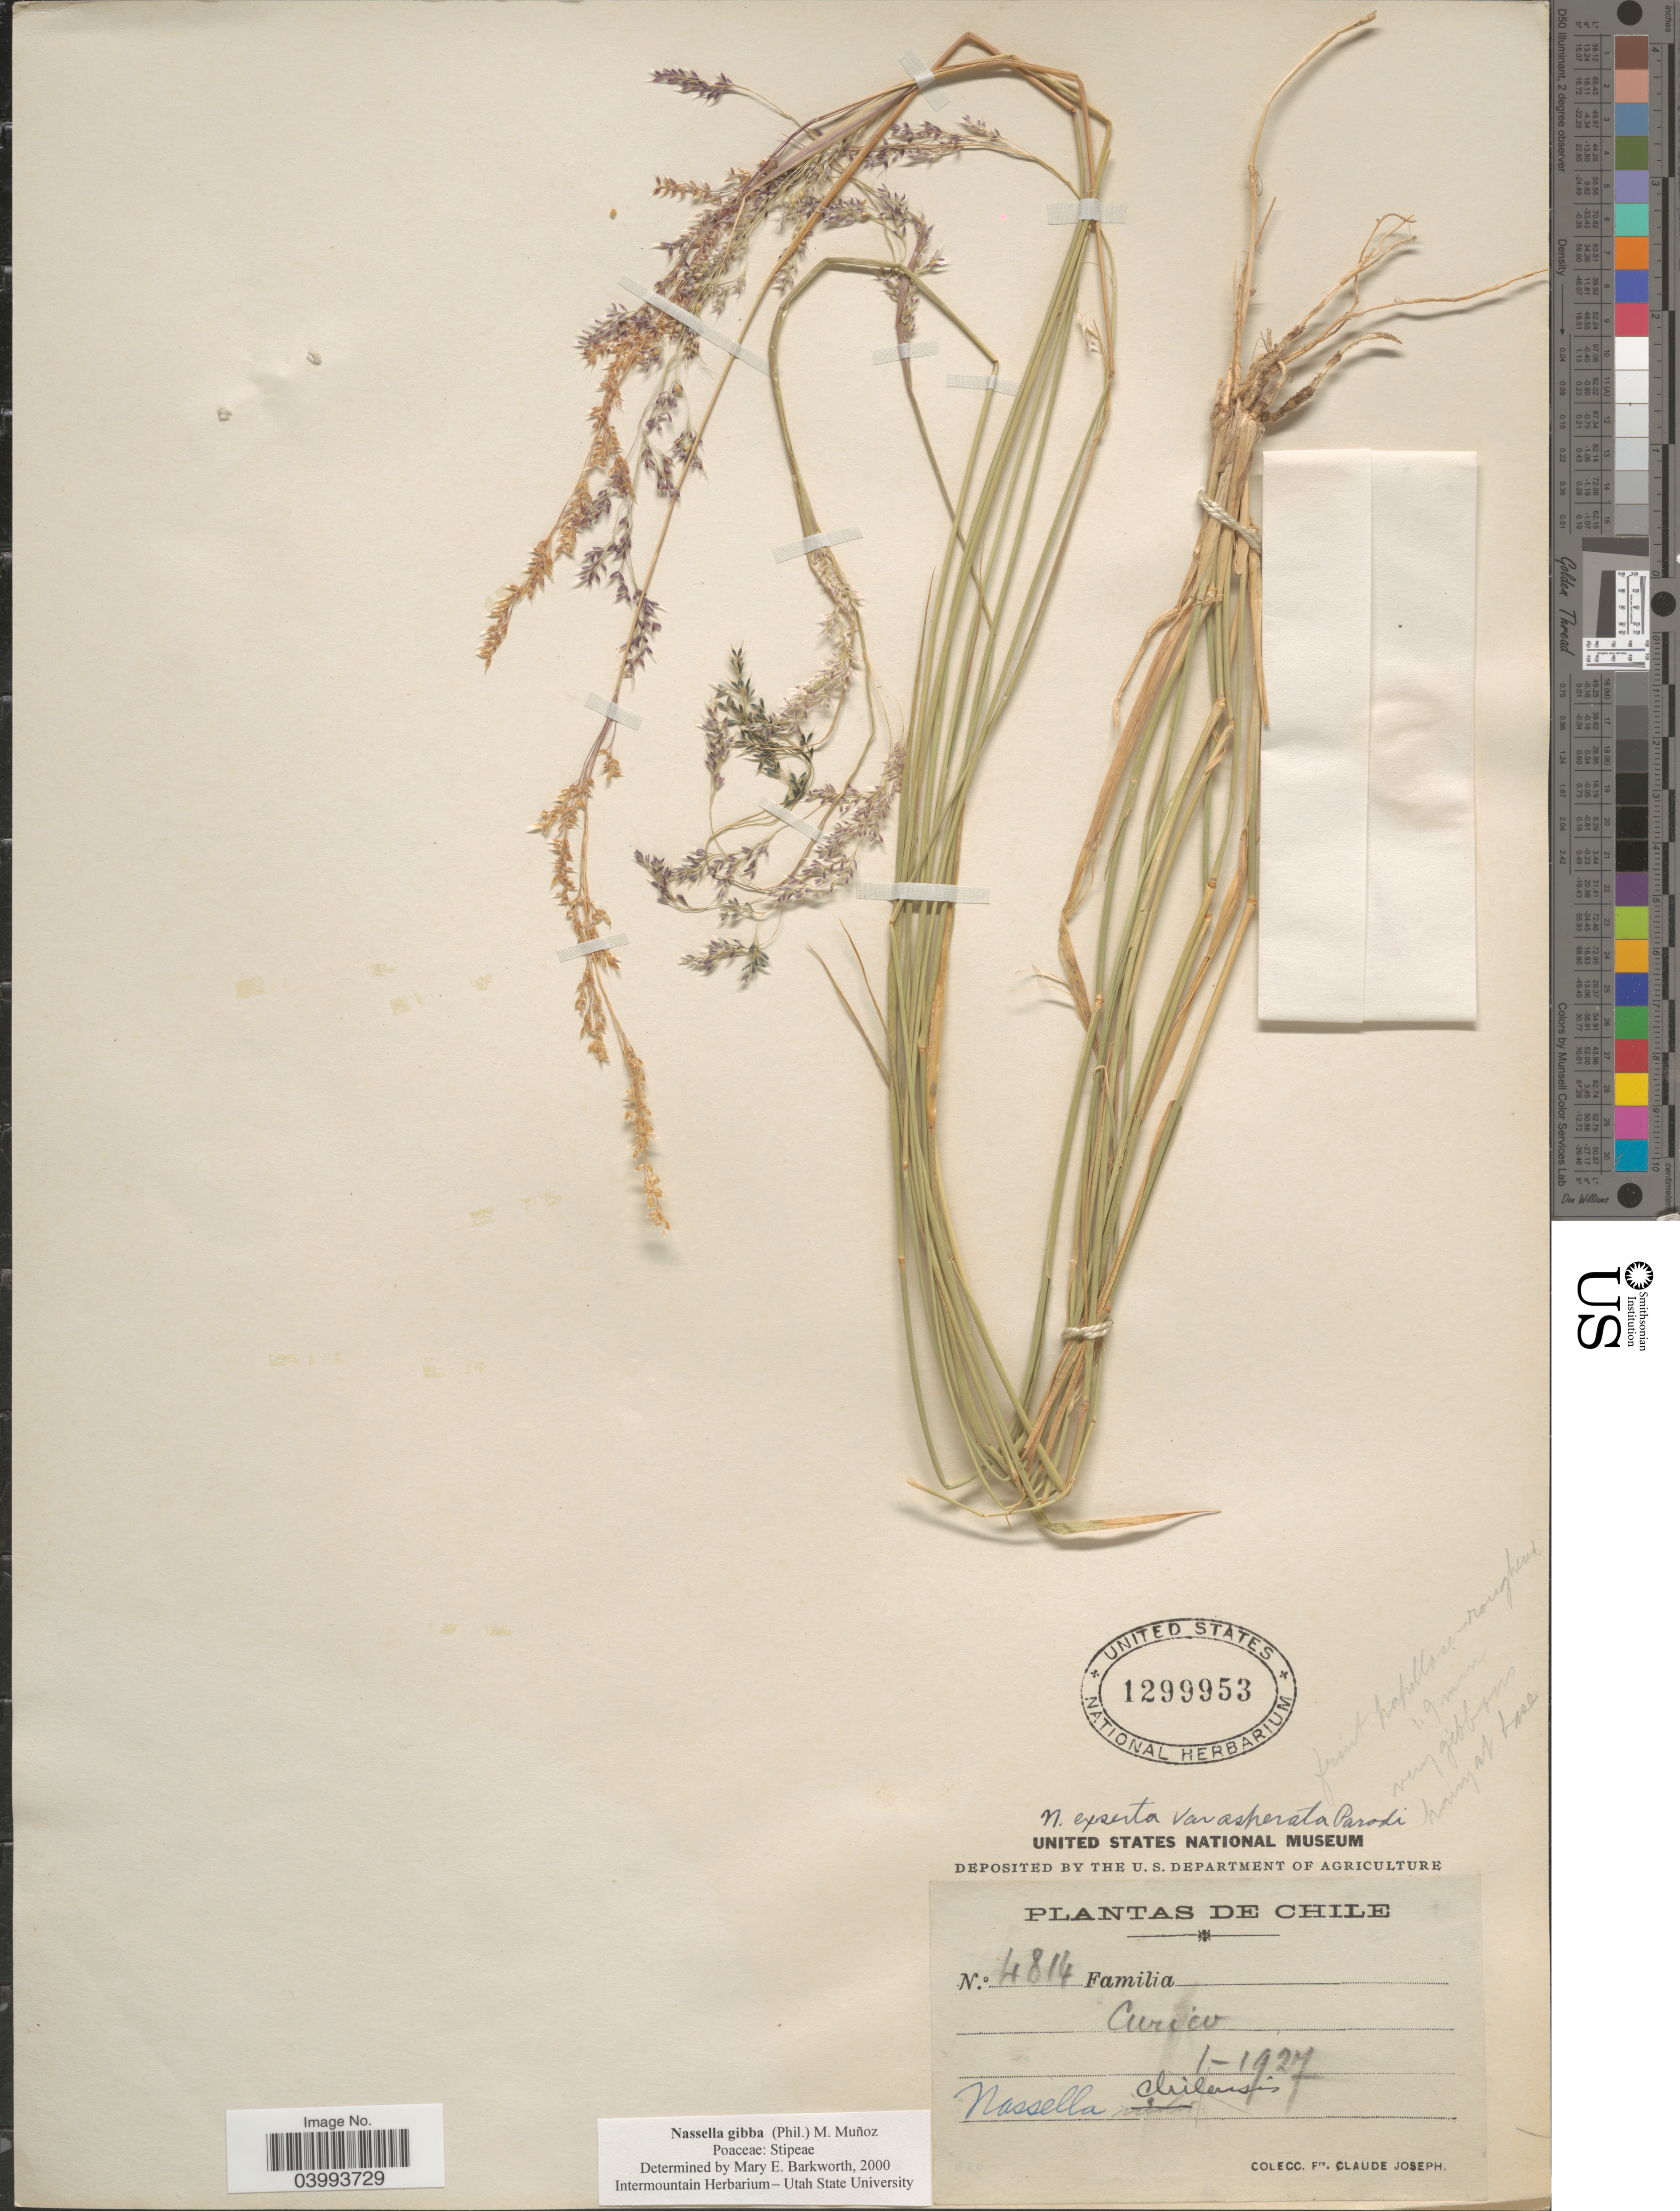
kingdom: Plantae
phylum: Tracheophyta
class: Liliopsida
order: Poales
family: Poaceae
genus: Nassella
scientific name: Nassella gibba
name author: (Phil.) Muñoz-Schick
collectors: Bro. Claude-Joseph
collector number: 4814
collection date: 1927-01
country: Chile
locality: Curico.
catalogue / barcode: US 1299953